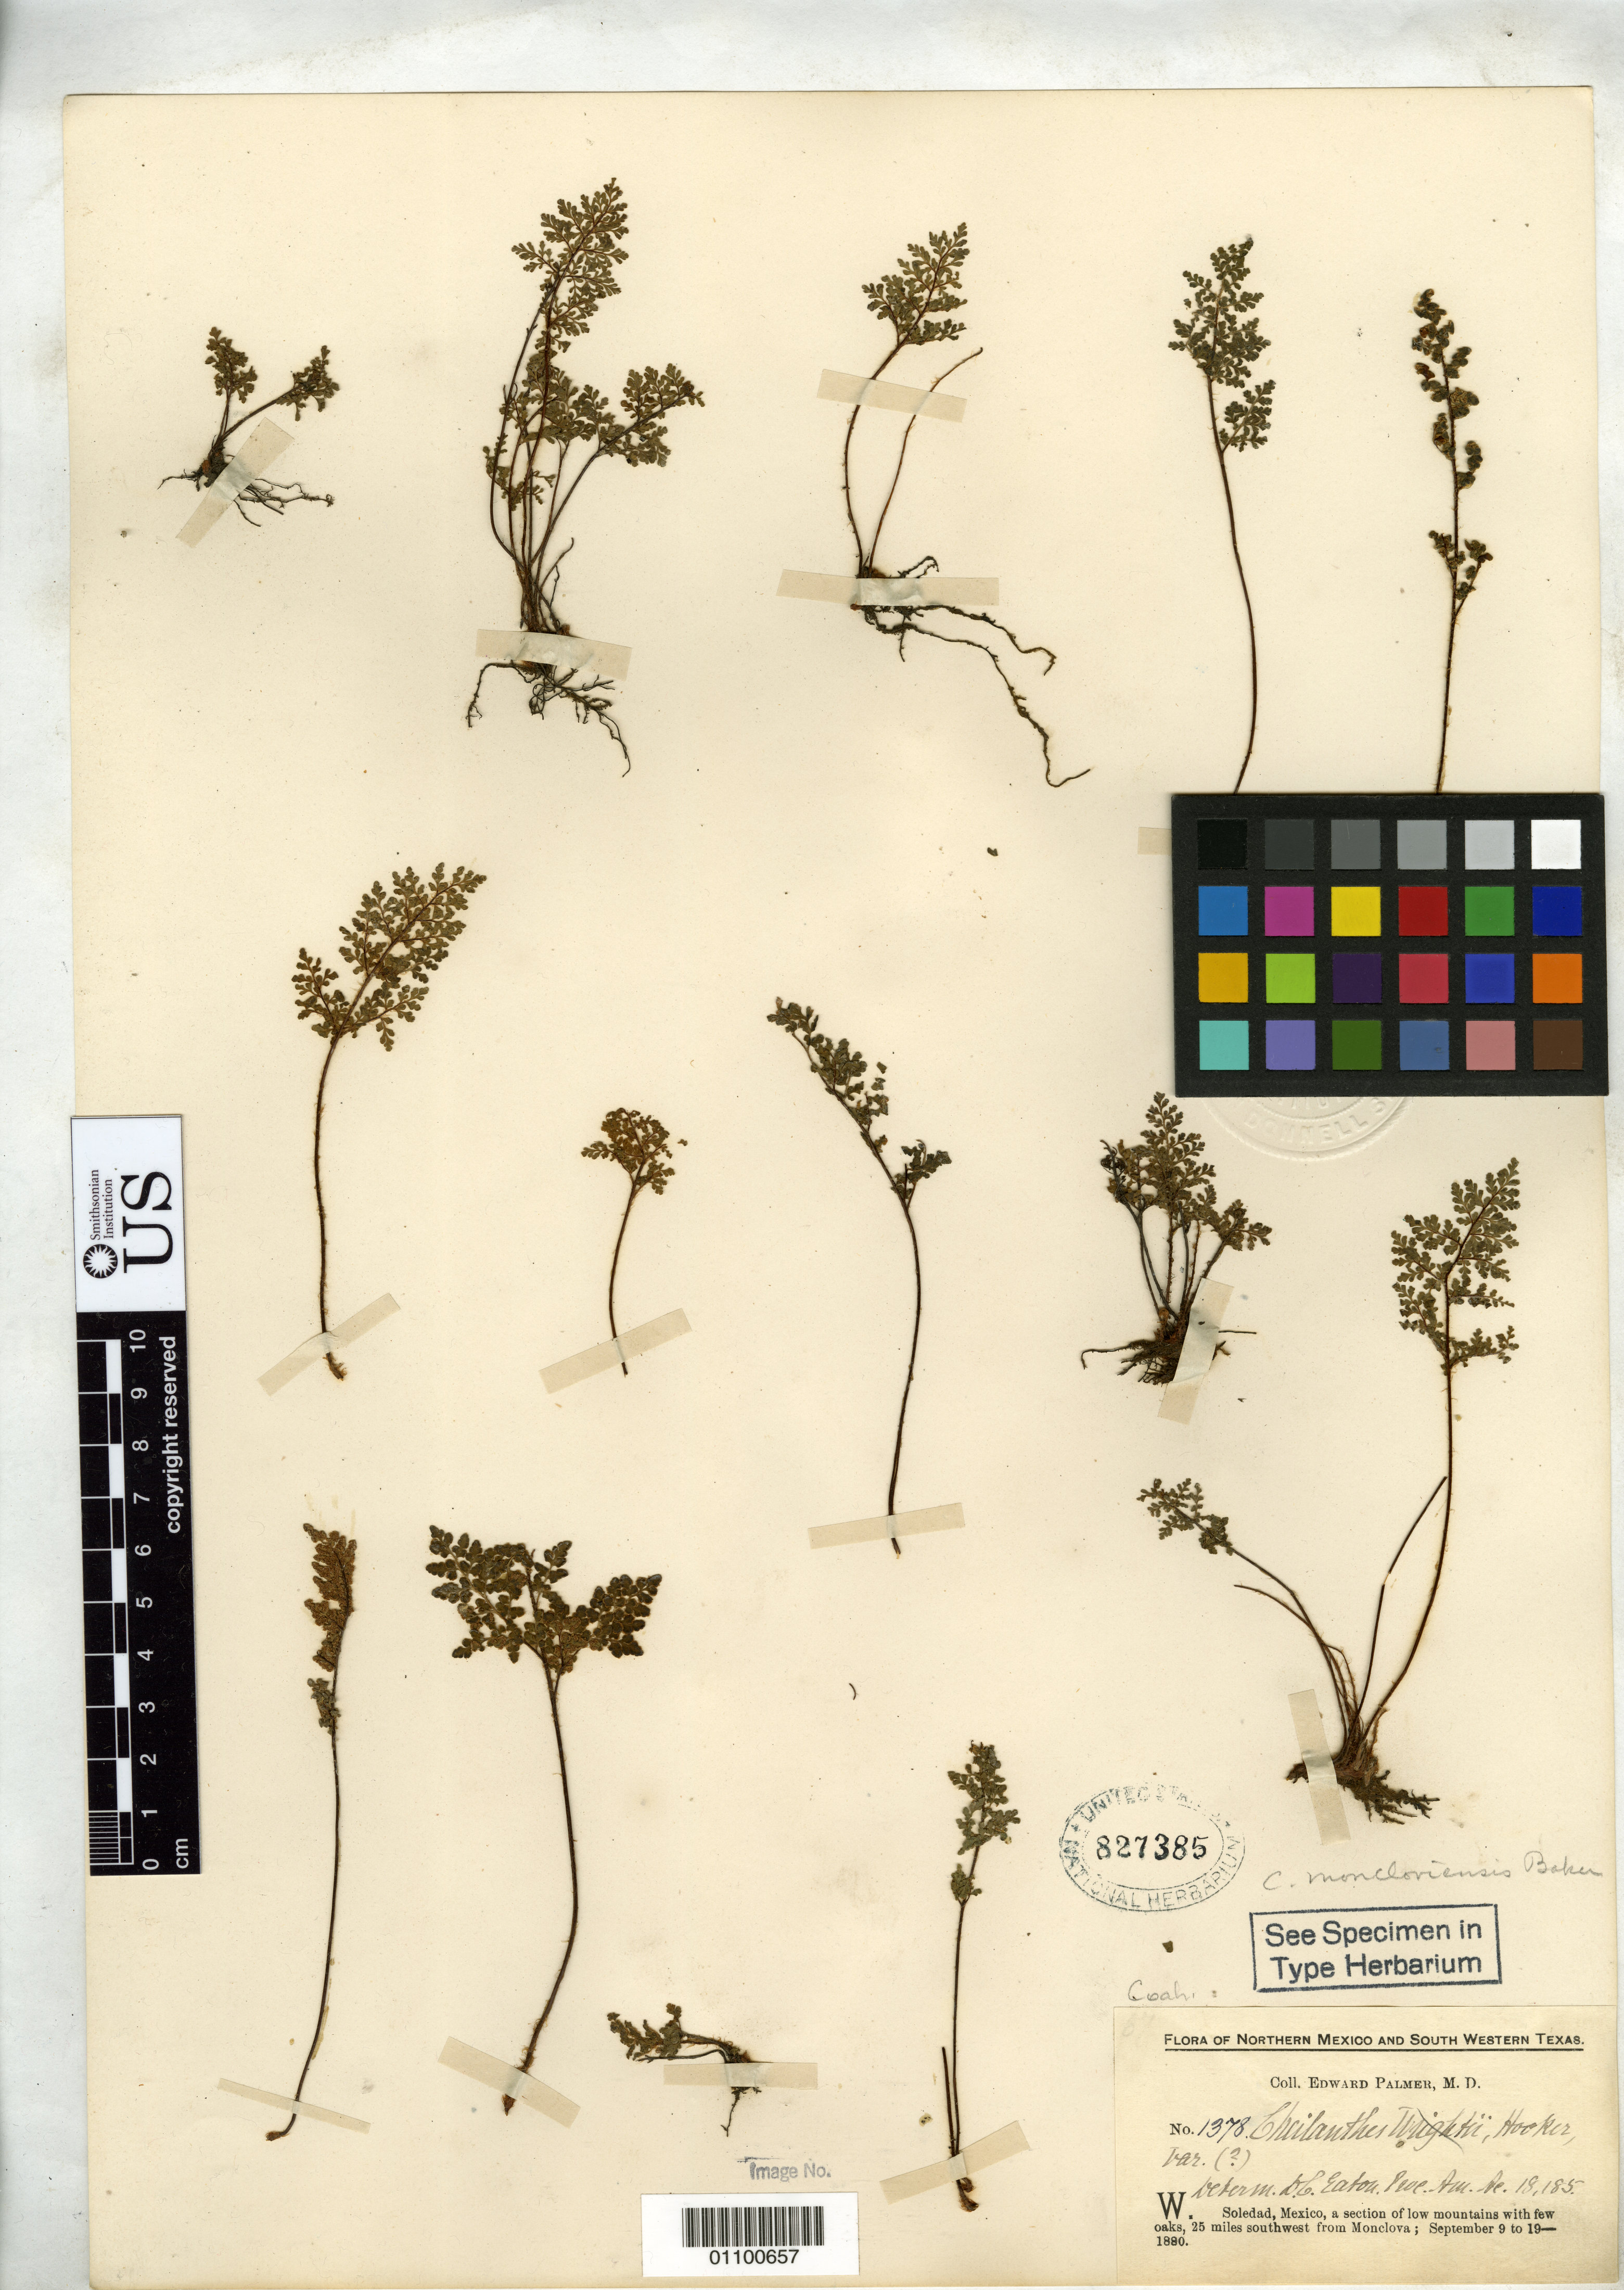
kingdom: Plantae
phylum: Tracheophyta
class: Polypodiopsida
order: Polypodiales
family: Pteridaceae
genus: Cheilanthes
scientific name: Cheilanthes moncloviensis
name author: Baker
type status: Isotype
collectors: E. Palmer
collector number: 1378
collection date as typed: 9 Sep 1880 to 19 Sep 1880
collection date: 1880-09-09/1880-09-19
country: Mexico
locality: W Soledad, 25 mi SW from Monclova, N Mexico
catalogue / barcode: US 827385